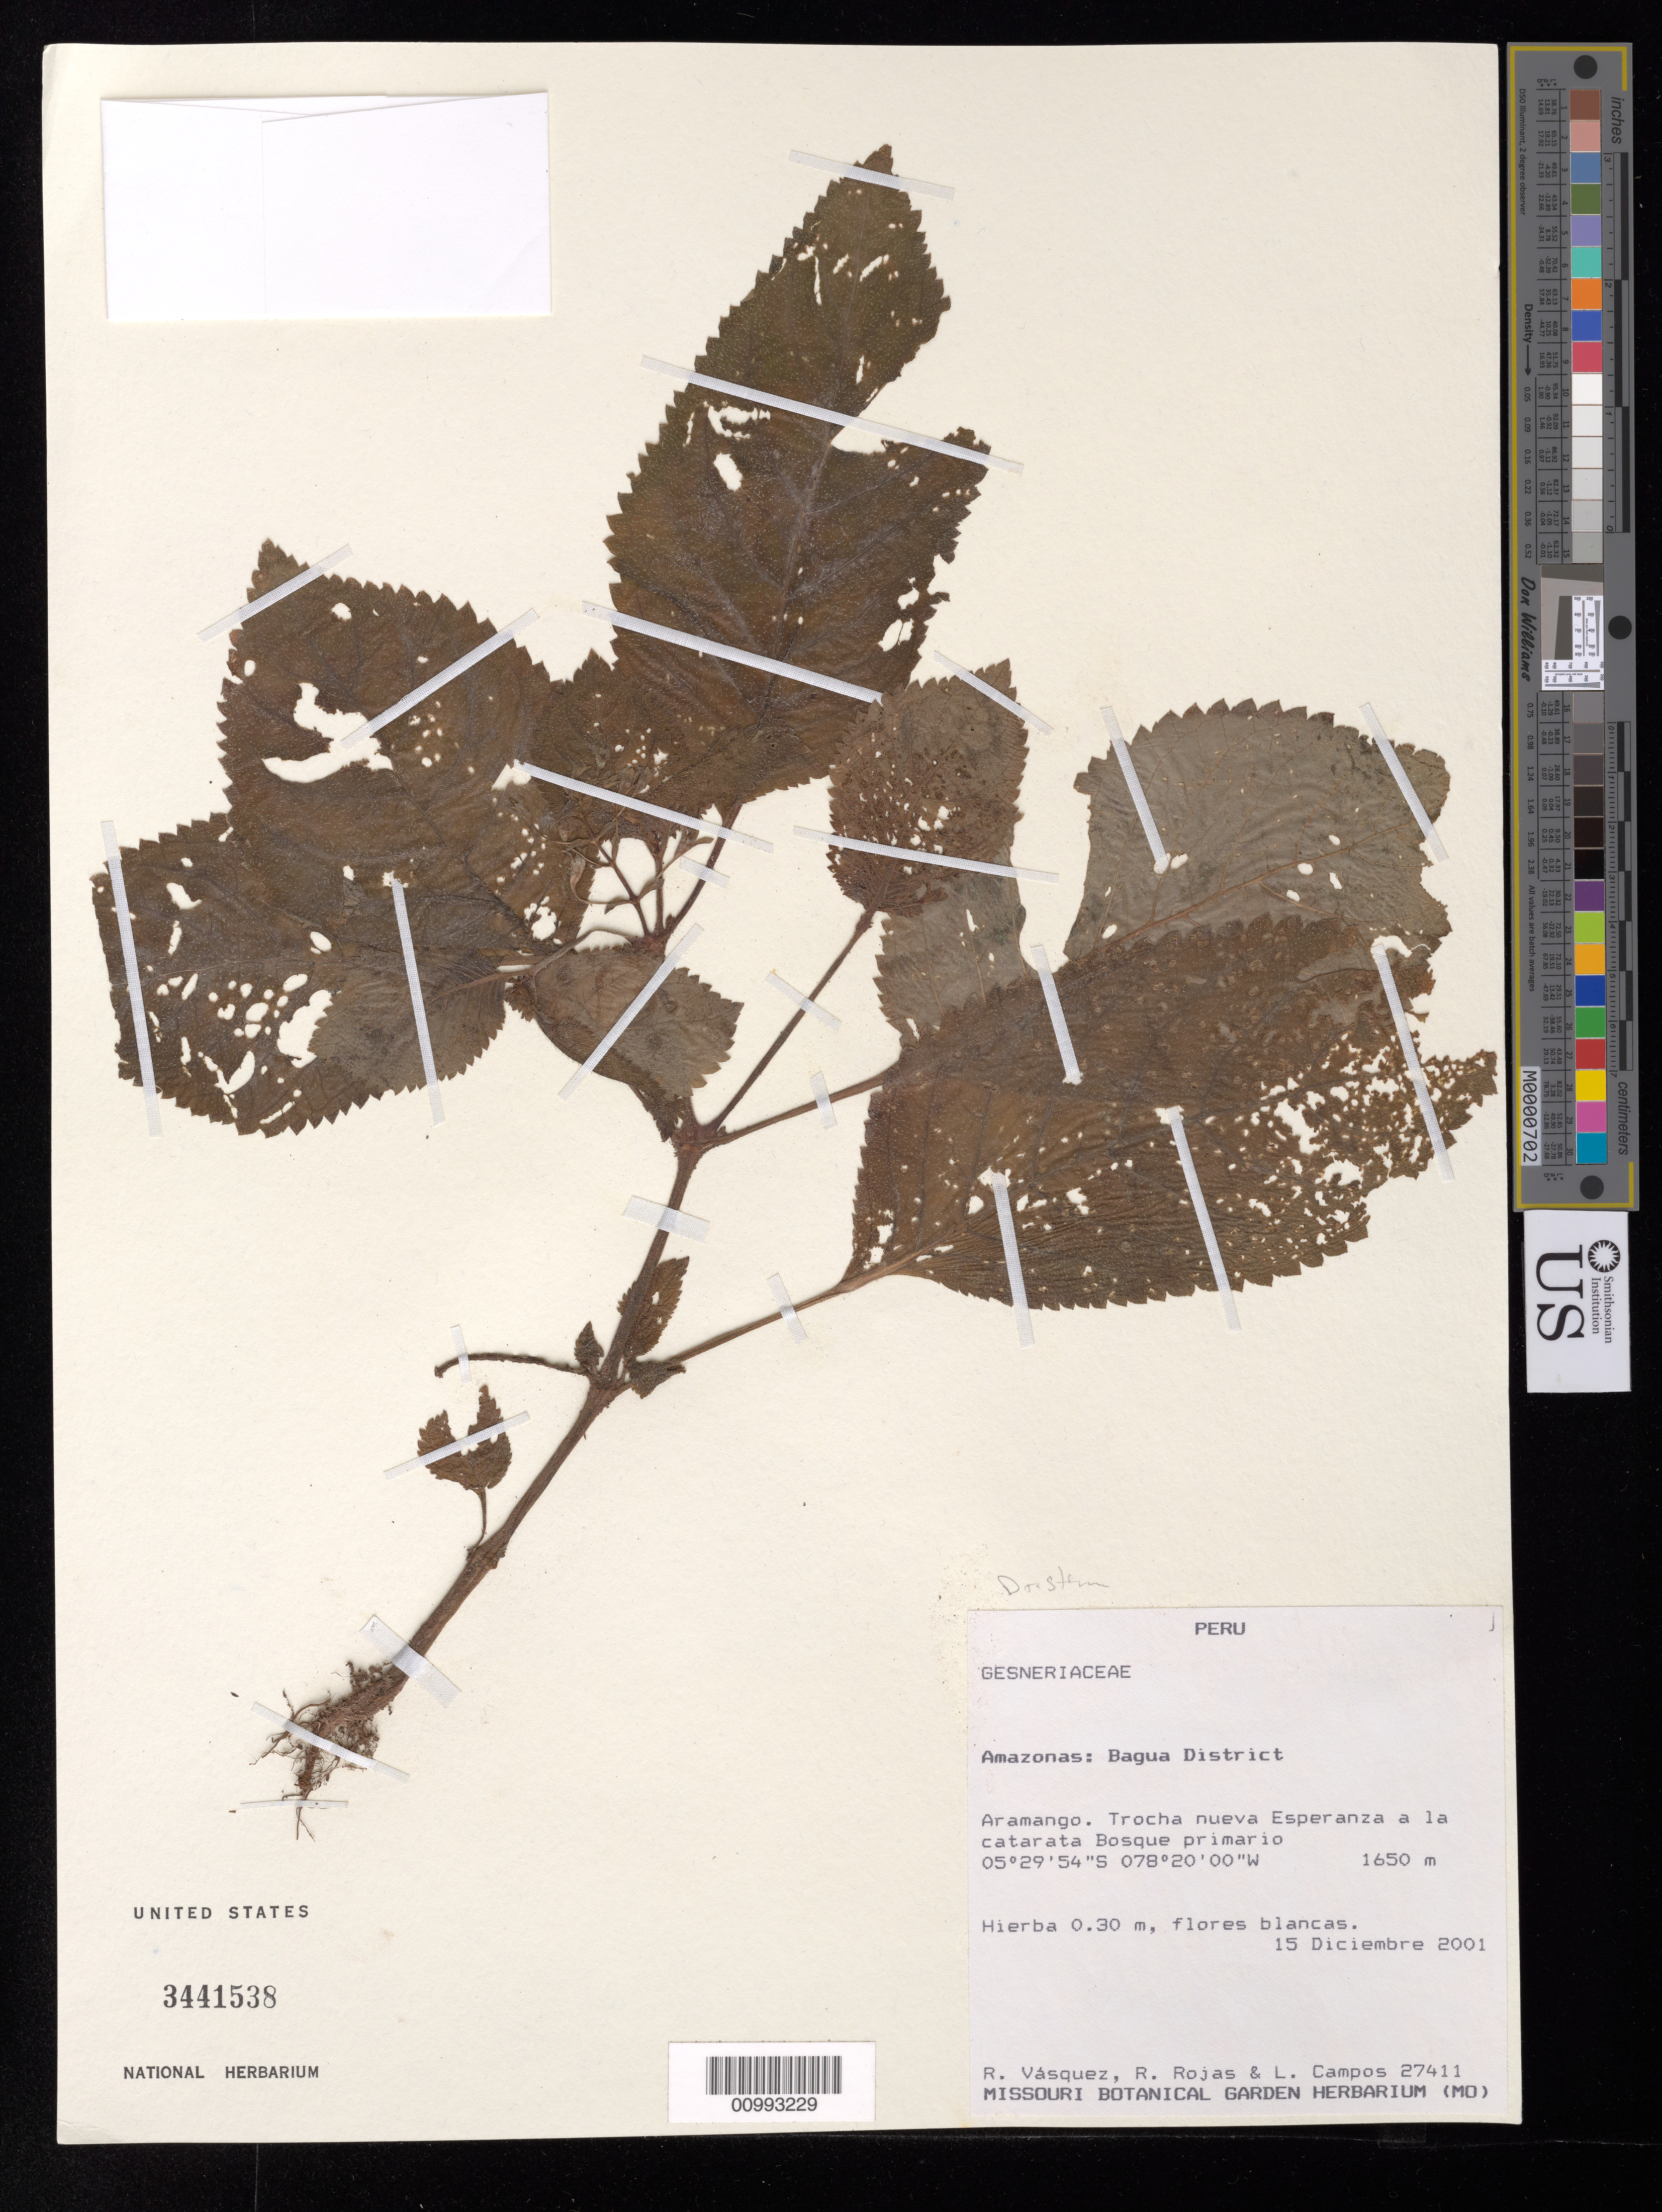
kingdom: Plantae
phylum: Tracheophyta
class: Magnoliopsida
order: Lamiales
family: Gesneriaceae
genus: Diastema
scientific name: Diastema sp.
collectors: R. Vásquez, R. Rojas & L. Campos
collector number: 27411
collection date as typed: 15 Dec 2001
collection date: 2001-12-15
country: Peru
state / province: Amazonas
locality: Amazonas: Bagua District. Aramango, trocha nueva Esperanza a la catarata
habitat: Bosque primario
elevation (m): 1650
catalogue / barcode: US 3441538